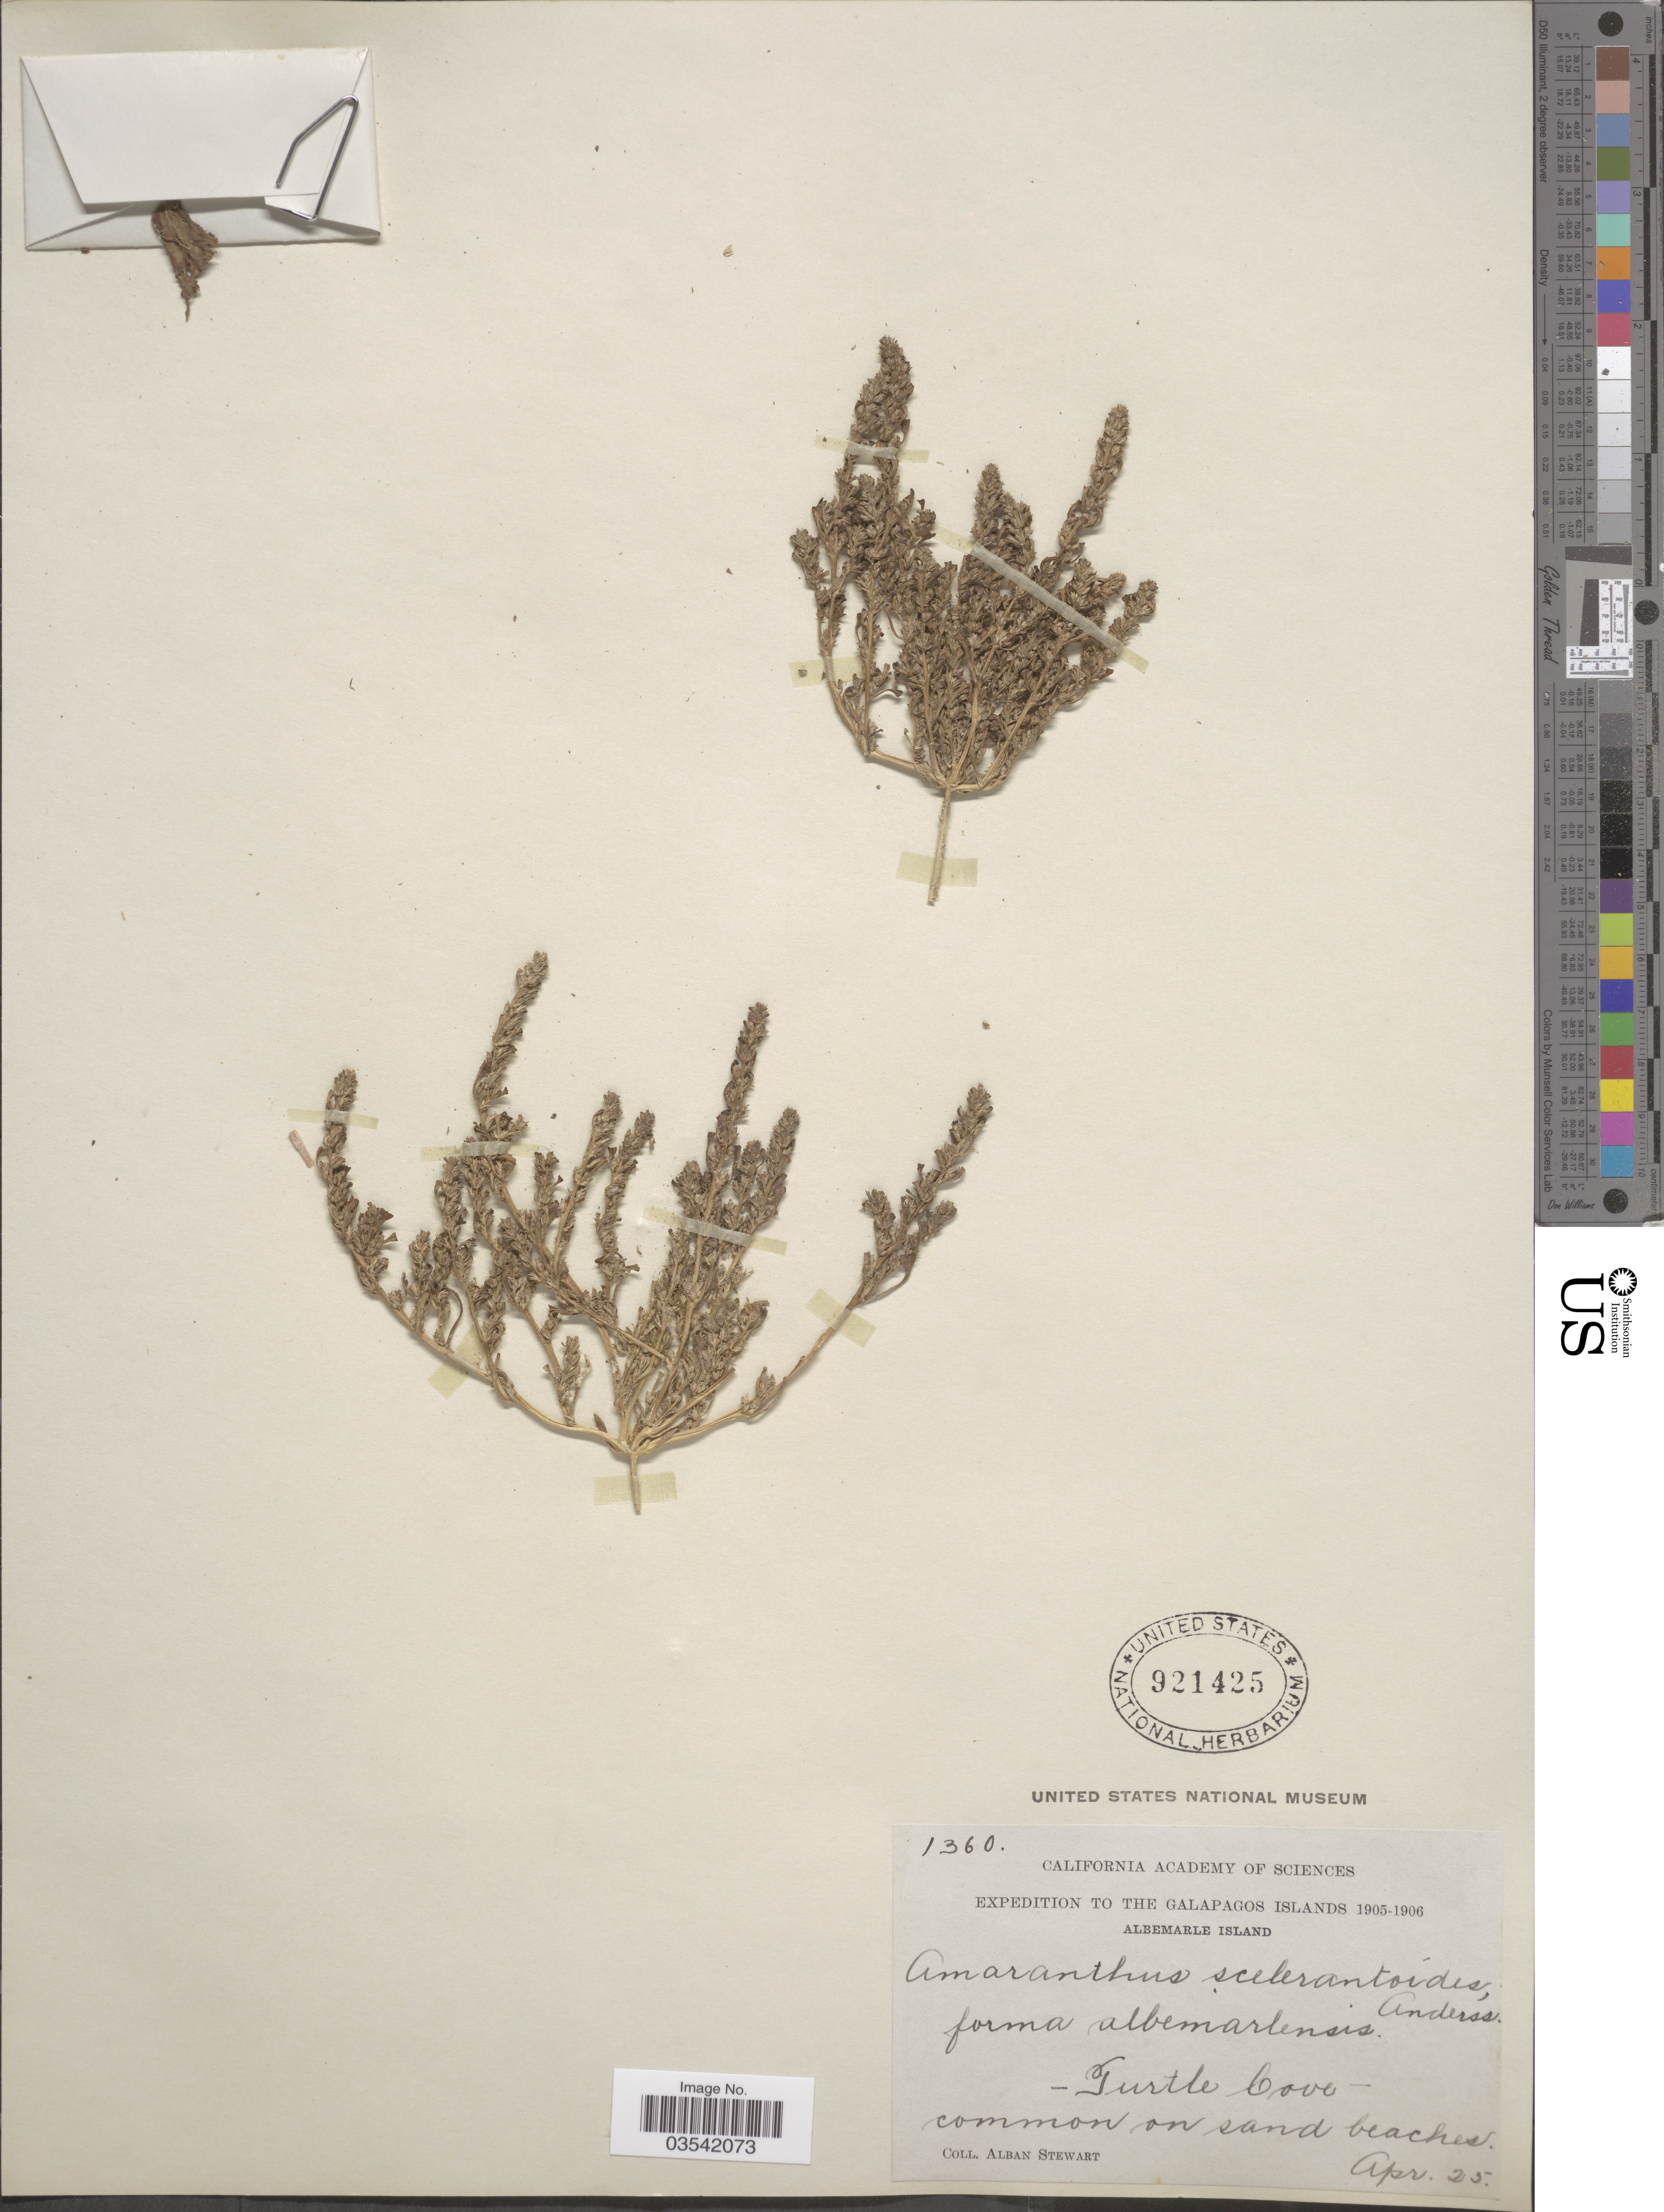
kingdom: Plantae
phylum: Tracheophyta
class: Magnoliopsida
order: Caryophyllales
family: Amaranthaceae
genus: Amaranthus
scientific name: Amaranthus sclerantoides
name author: (Andersson) Andersson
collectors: A. Stewart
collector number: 1360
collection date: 1905-04-25/1906-04-25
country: Ecuador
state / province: Colón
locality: Galapagos Islands. Albemarle Island. - Turtle Cove -.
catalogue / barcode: US 921425